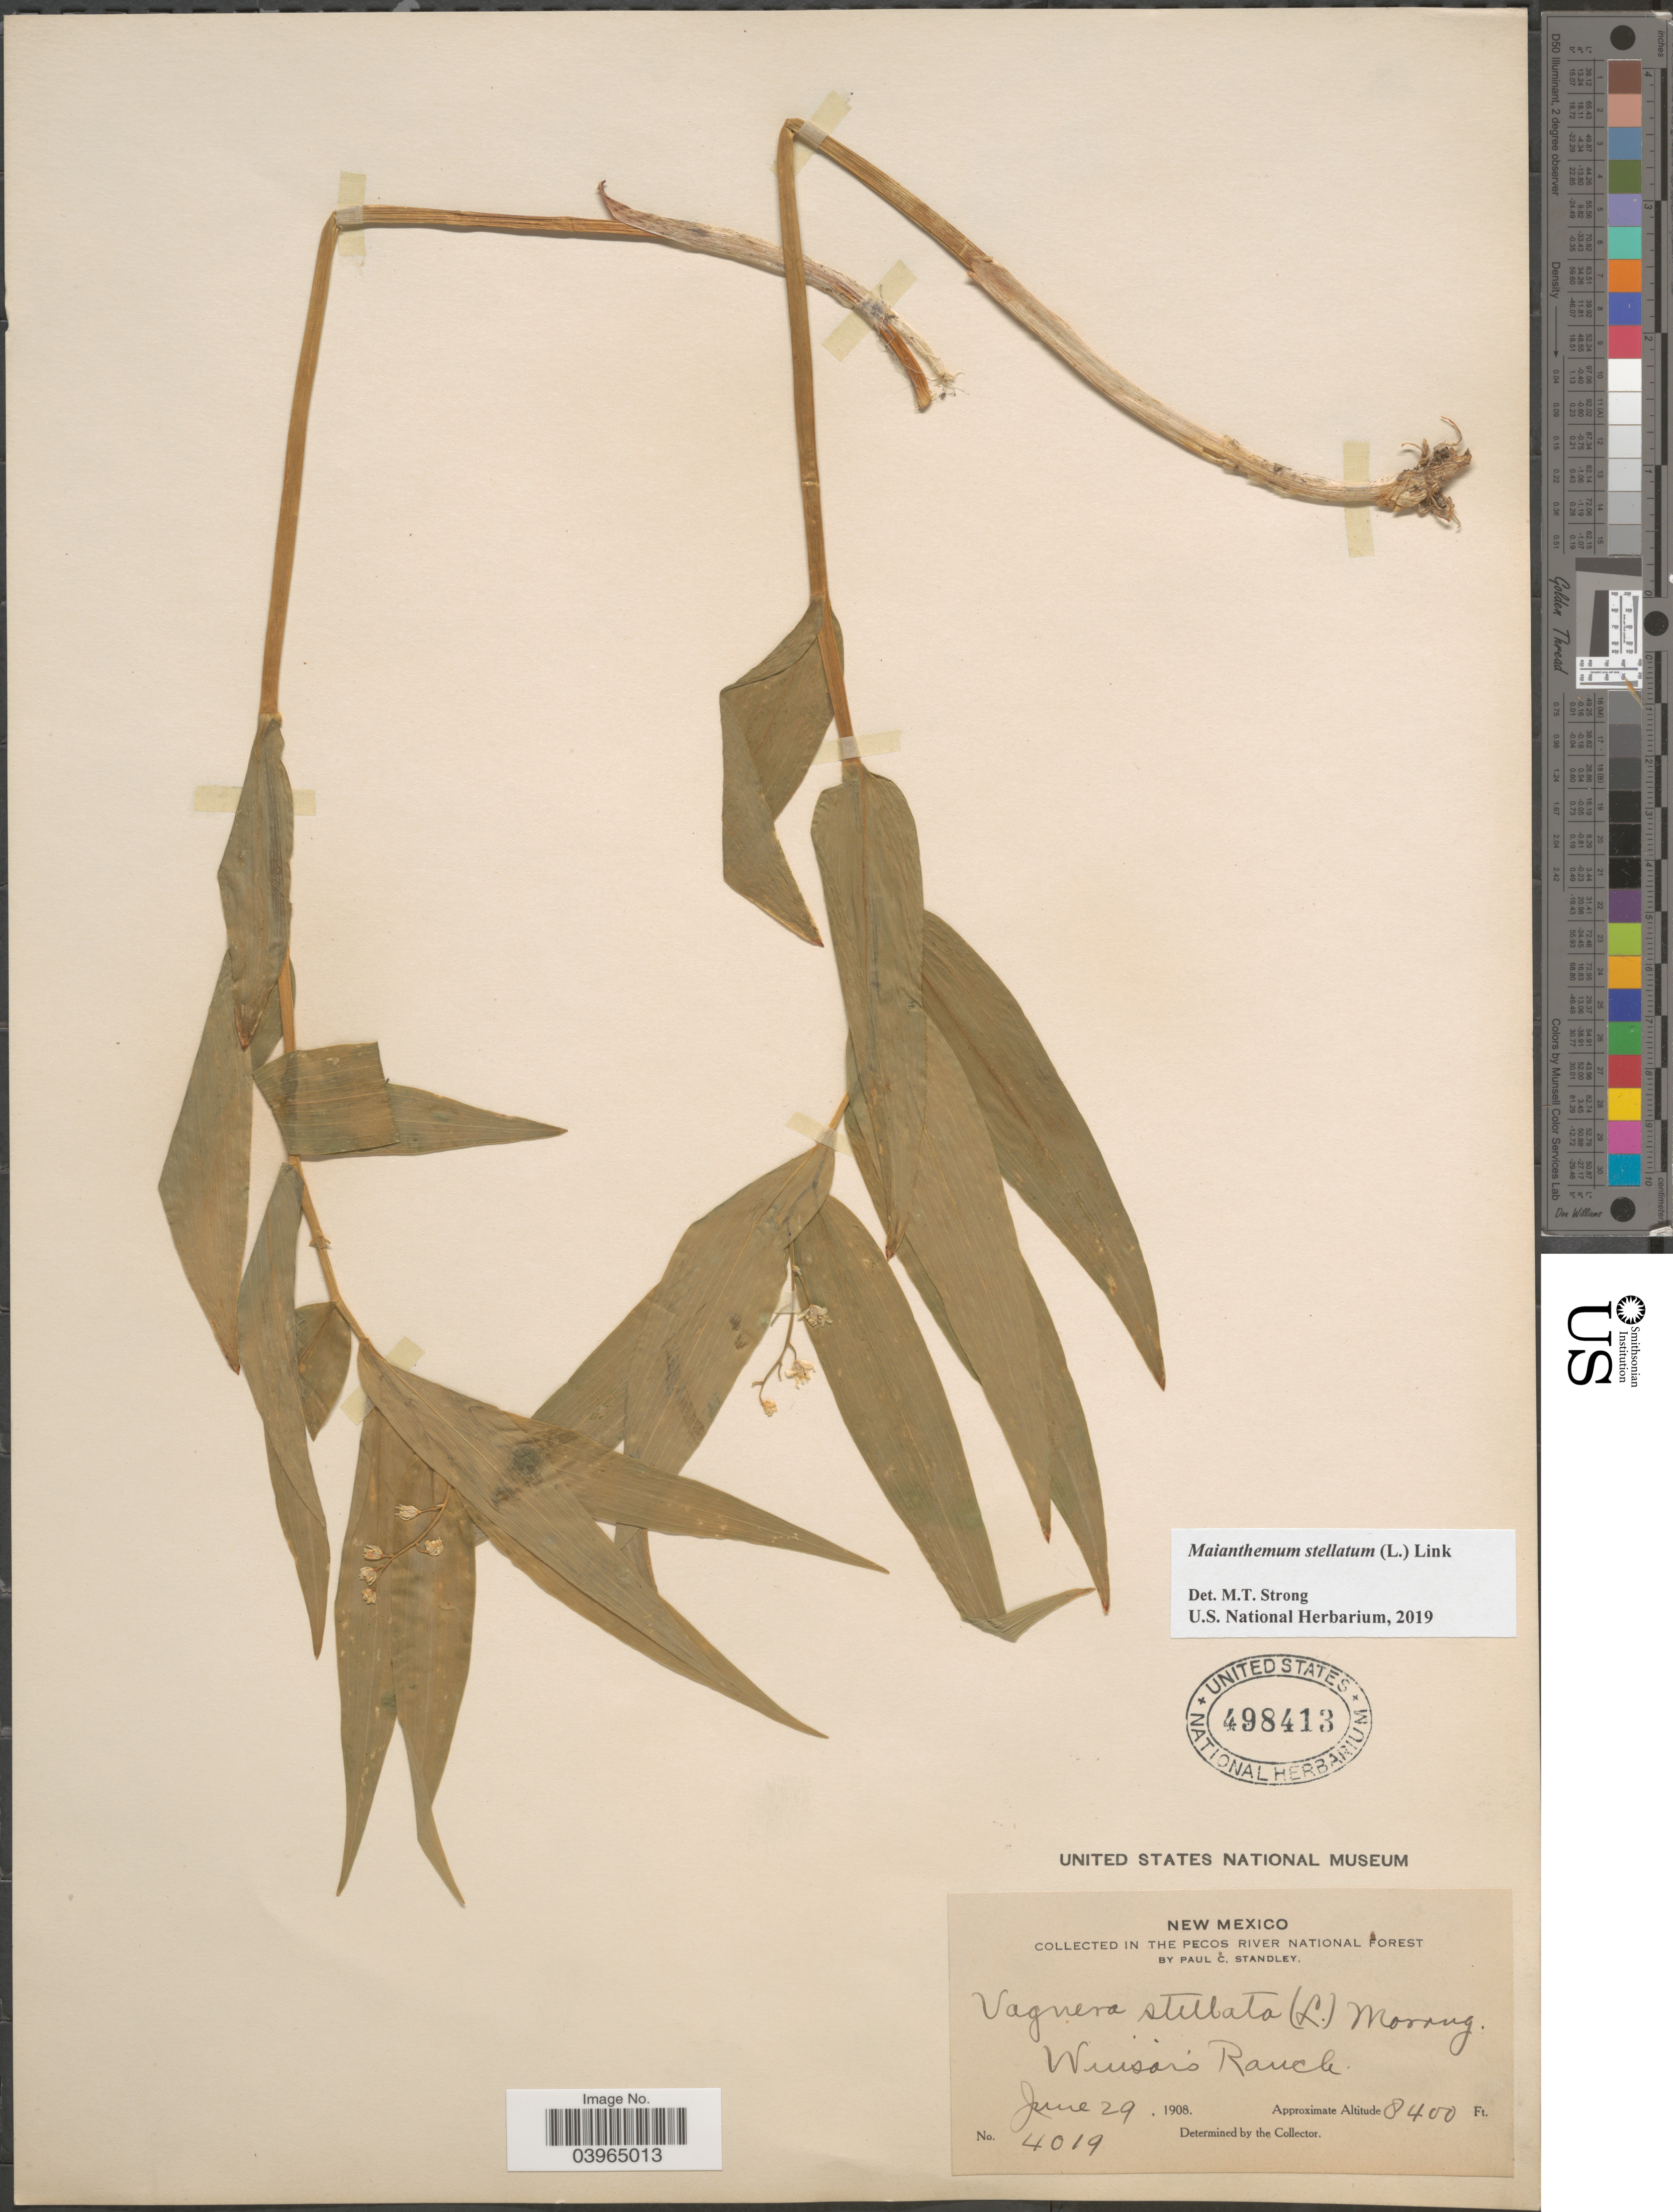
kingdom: Plantae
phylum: Tracheophyta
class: Liliopsida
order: Asparagales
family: Asparagaceae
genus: Maianthemum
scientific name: Maianthemum stellatum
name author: (L.) Link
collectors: P. C. Standley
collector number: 4019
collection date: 1908-06-29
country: United States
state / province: New Mexico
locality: In the Pecos River National Forest. Winsor's Ranch.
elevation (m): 2560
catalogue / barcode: US 498413